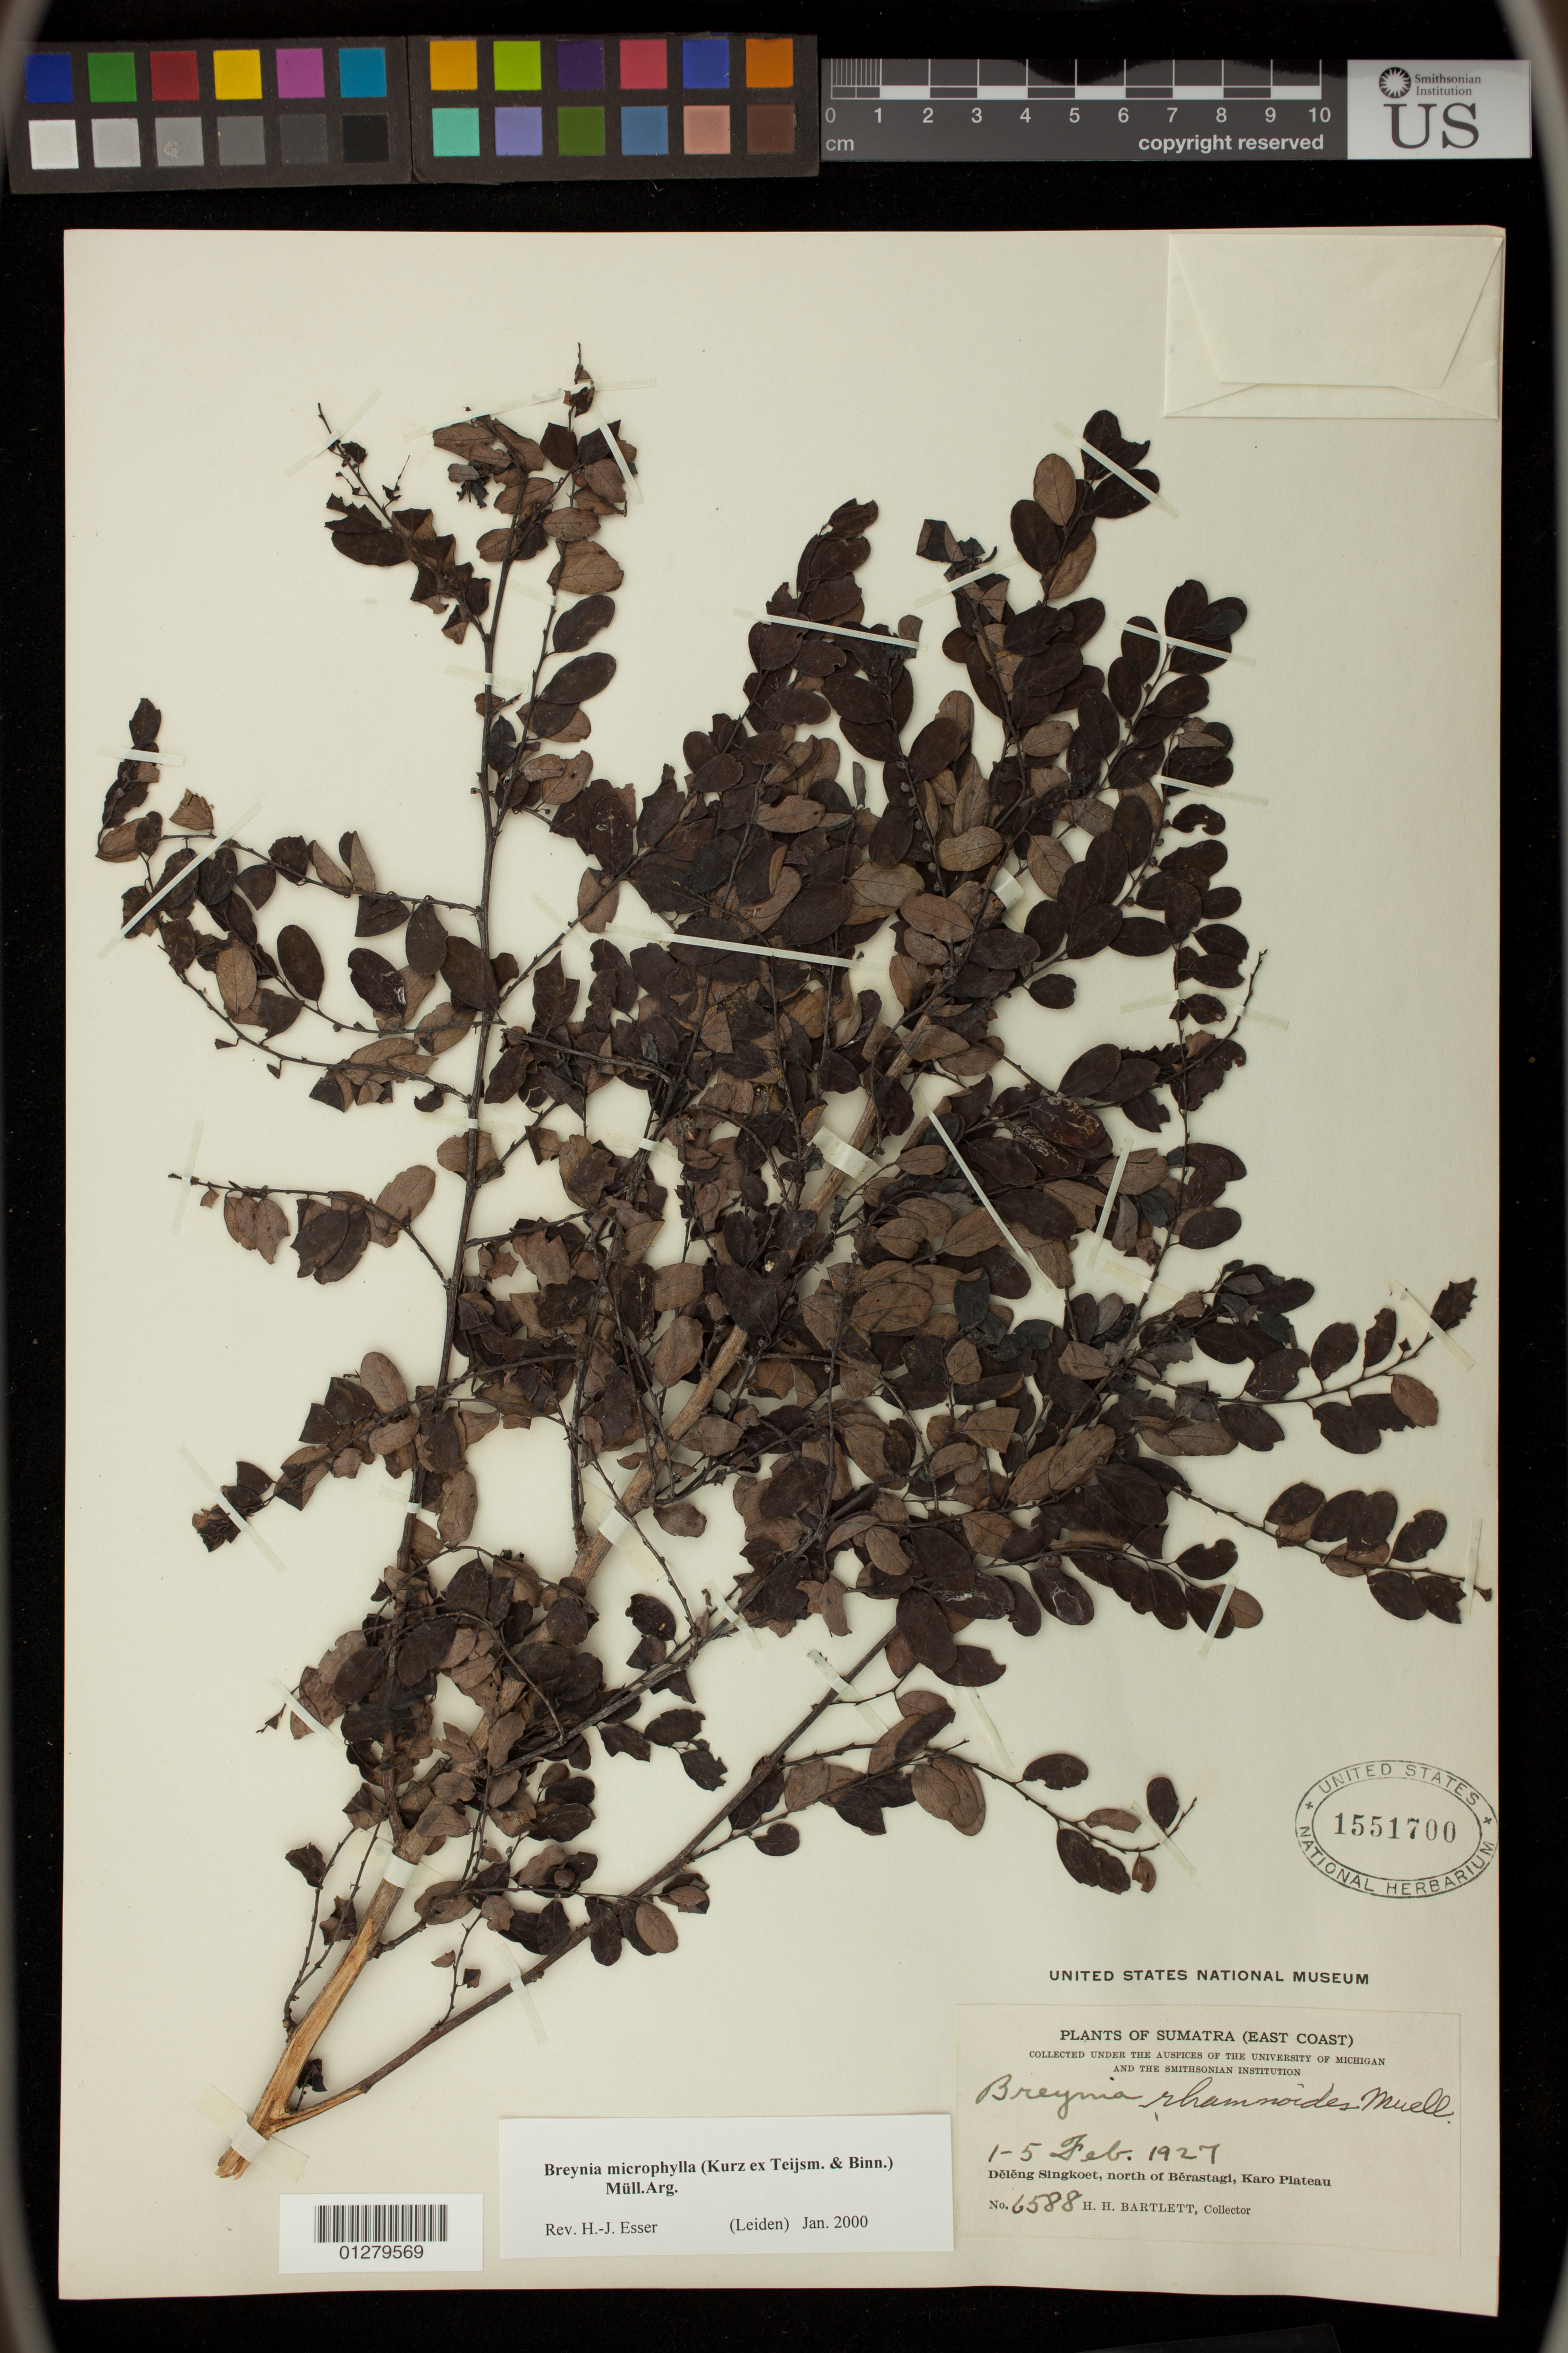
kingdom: Plantae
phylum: Tracheophyta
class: Magnoliopsida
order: Malpighiales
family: Phyllanthaceae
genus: Breynia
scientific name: Breynia microphylla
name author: (Kurz ex Teijsm. & Binn.) Müll. Arg.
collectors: H. H. Bartlett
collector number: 6588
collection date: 1927-02-01/1927-02-05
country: Indonesia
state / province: Sumatra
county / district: Sumatera Utara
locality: Sumatra, East Coast: Deleng Singkoet, north of Berastagi, Karo Plateau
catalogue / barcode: US 1551700